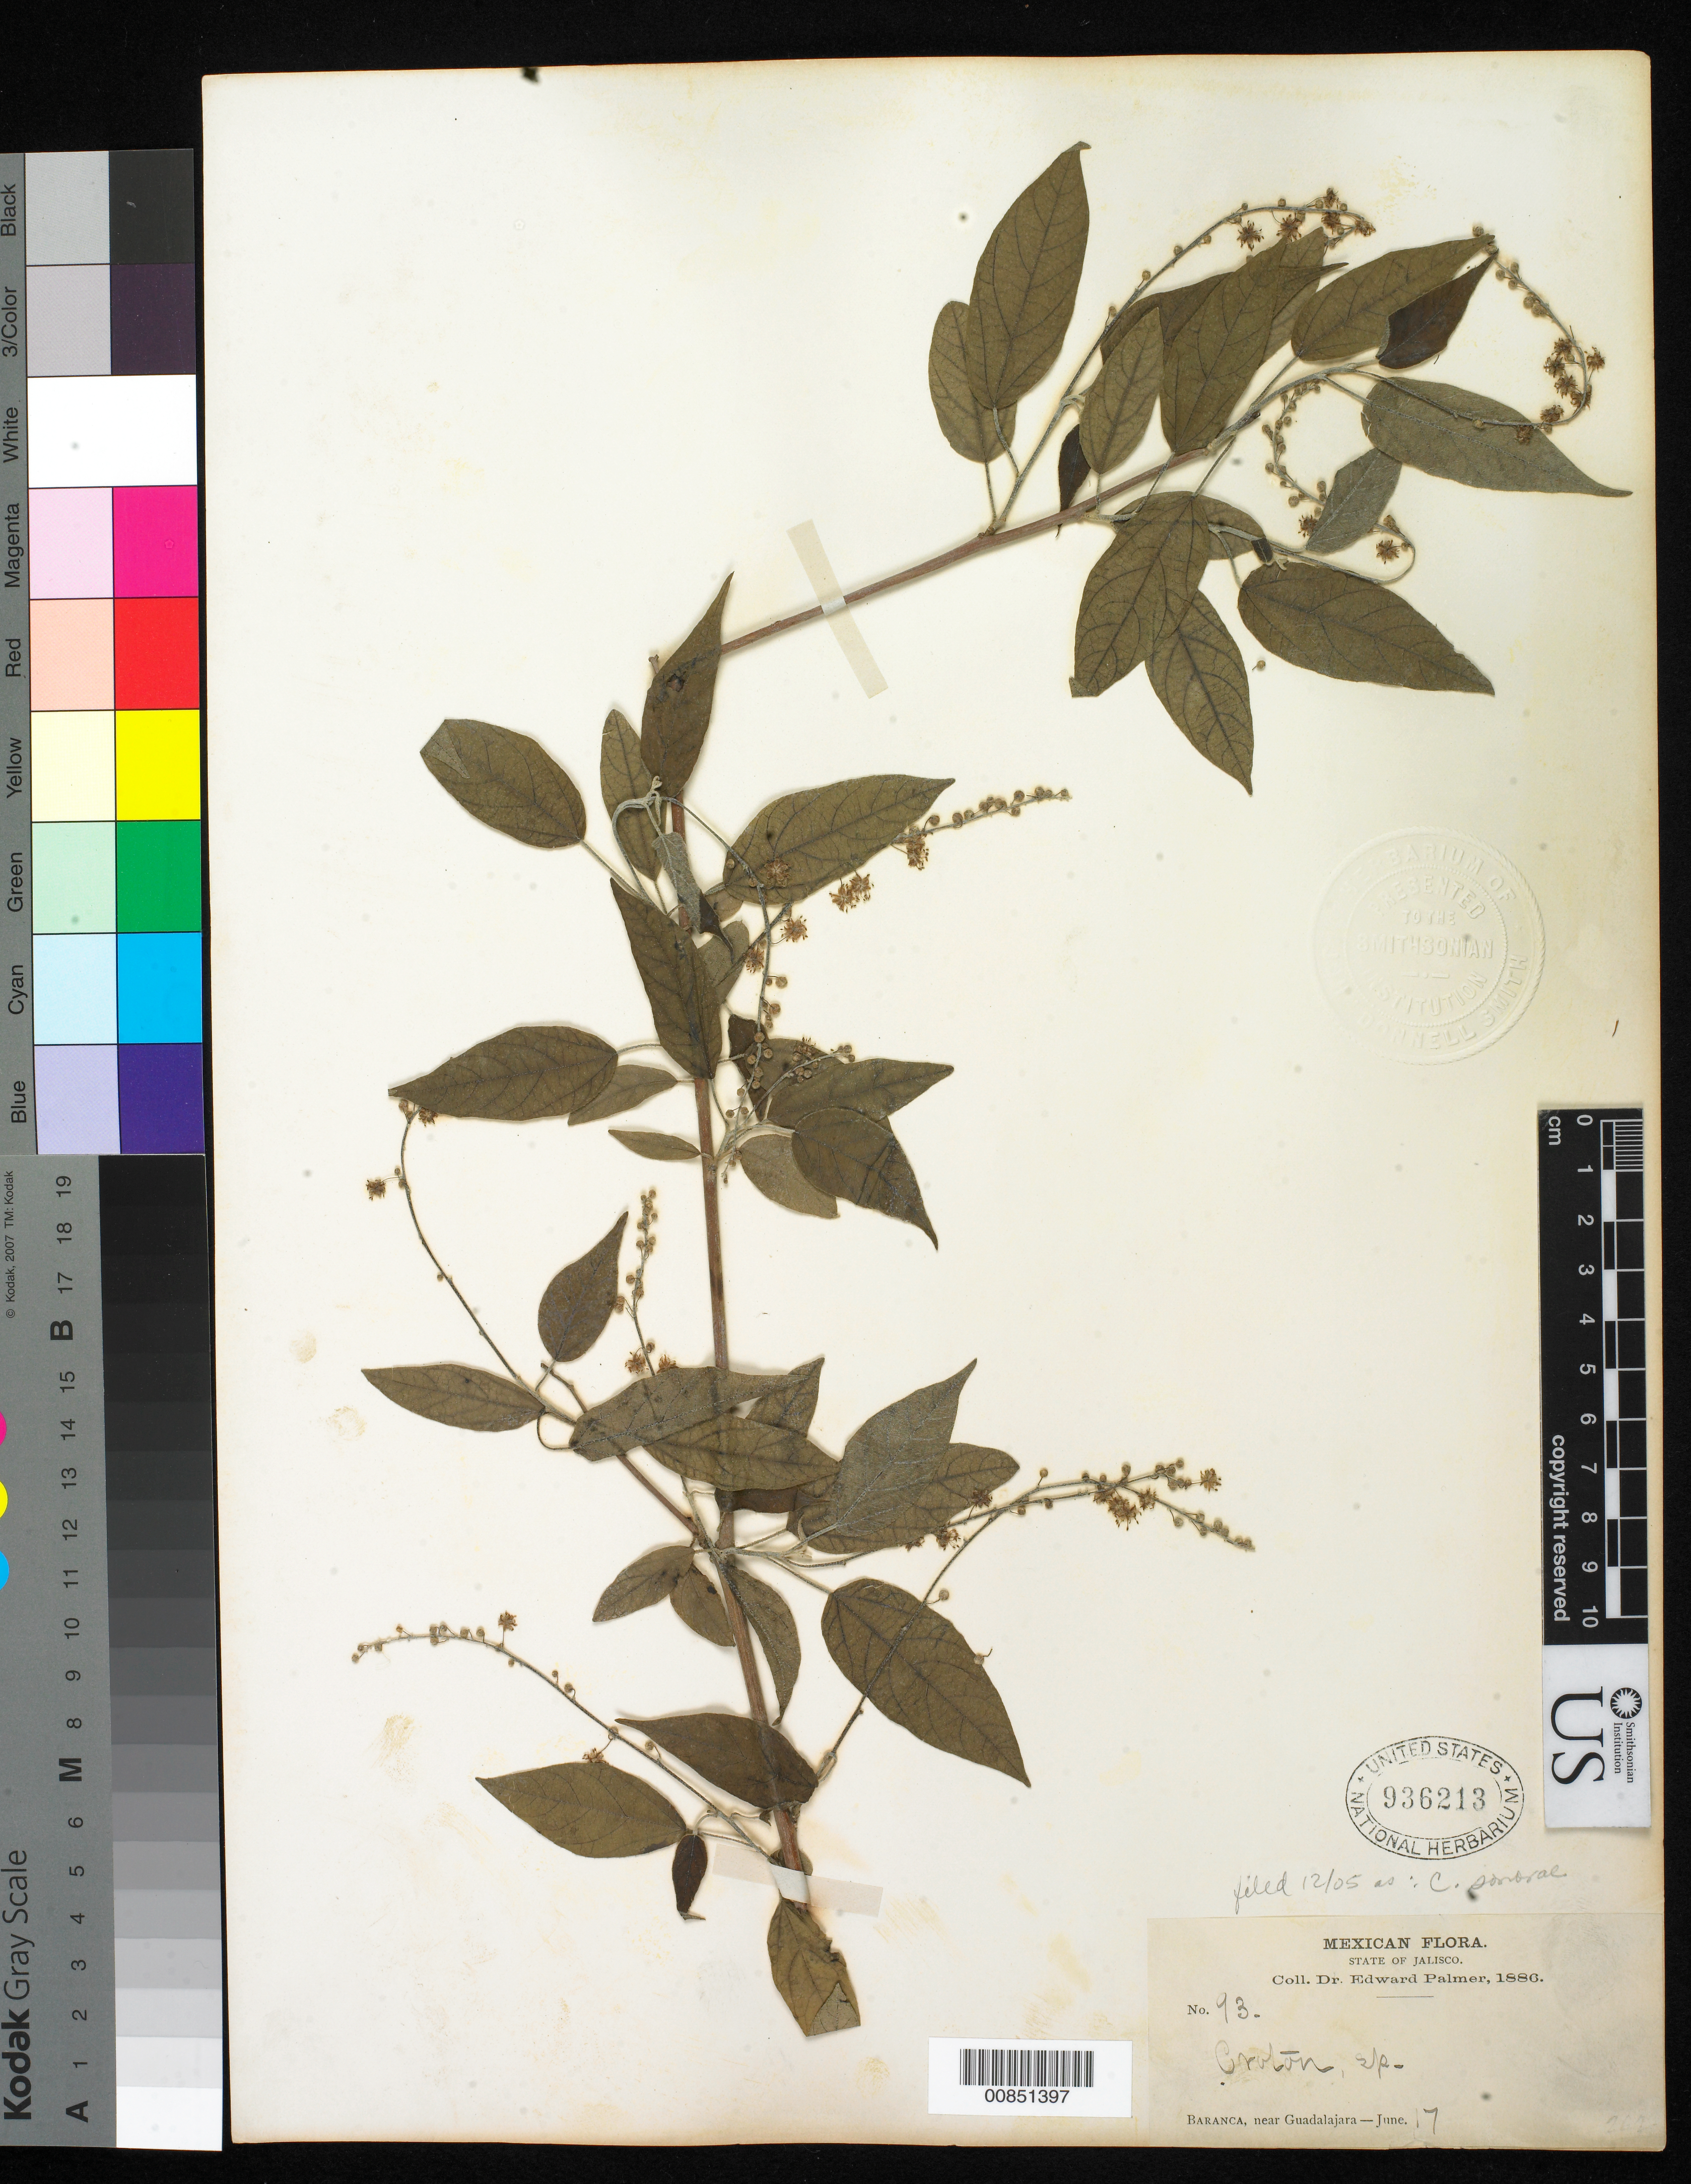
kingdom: Plantae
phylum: Tracheophyta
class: Magnoliopsida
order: Malpighiales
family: Euphorbiaceae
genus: Croton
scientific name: Croton sonorae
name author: Torr.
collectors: E. Palmer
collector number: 93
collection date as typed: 17 Jun 1886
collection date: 1886-06-17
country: Mexico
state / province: Jalisco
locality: Barranca, near Guadalajara, Jalisco.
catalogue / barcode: US 936213